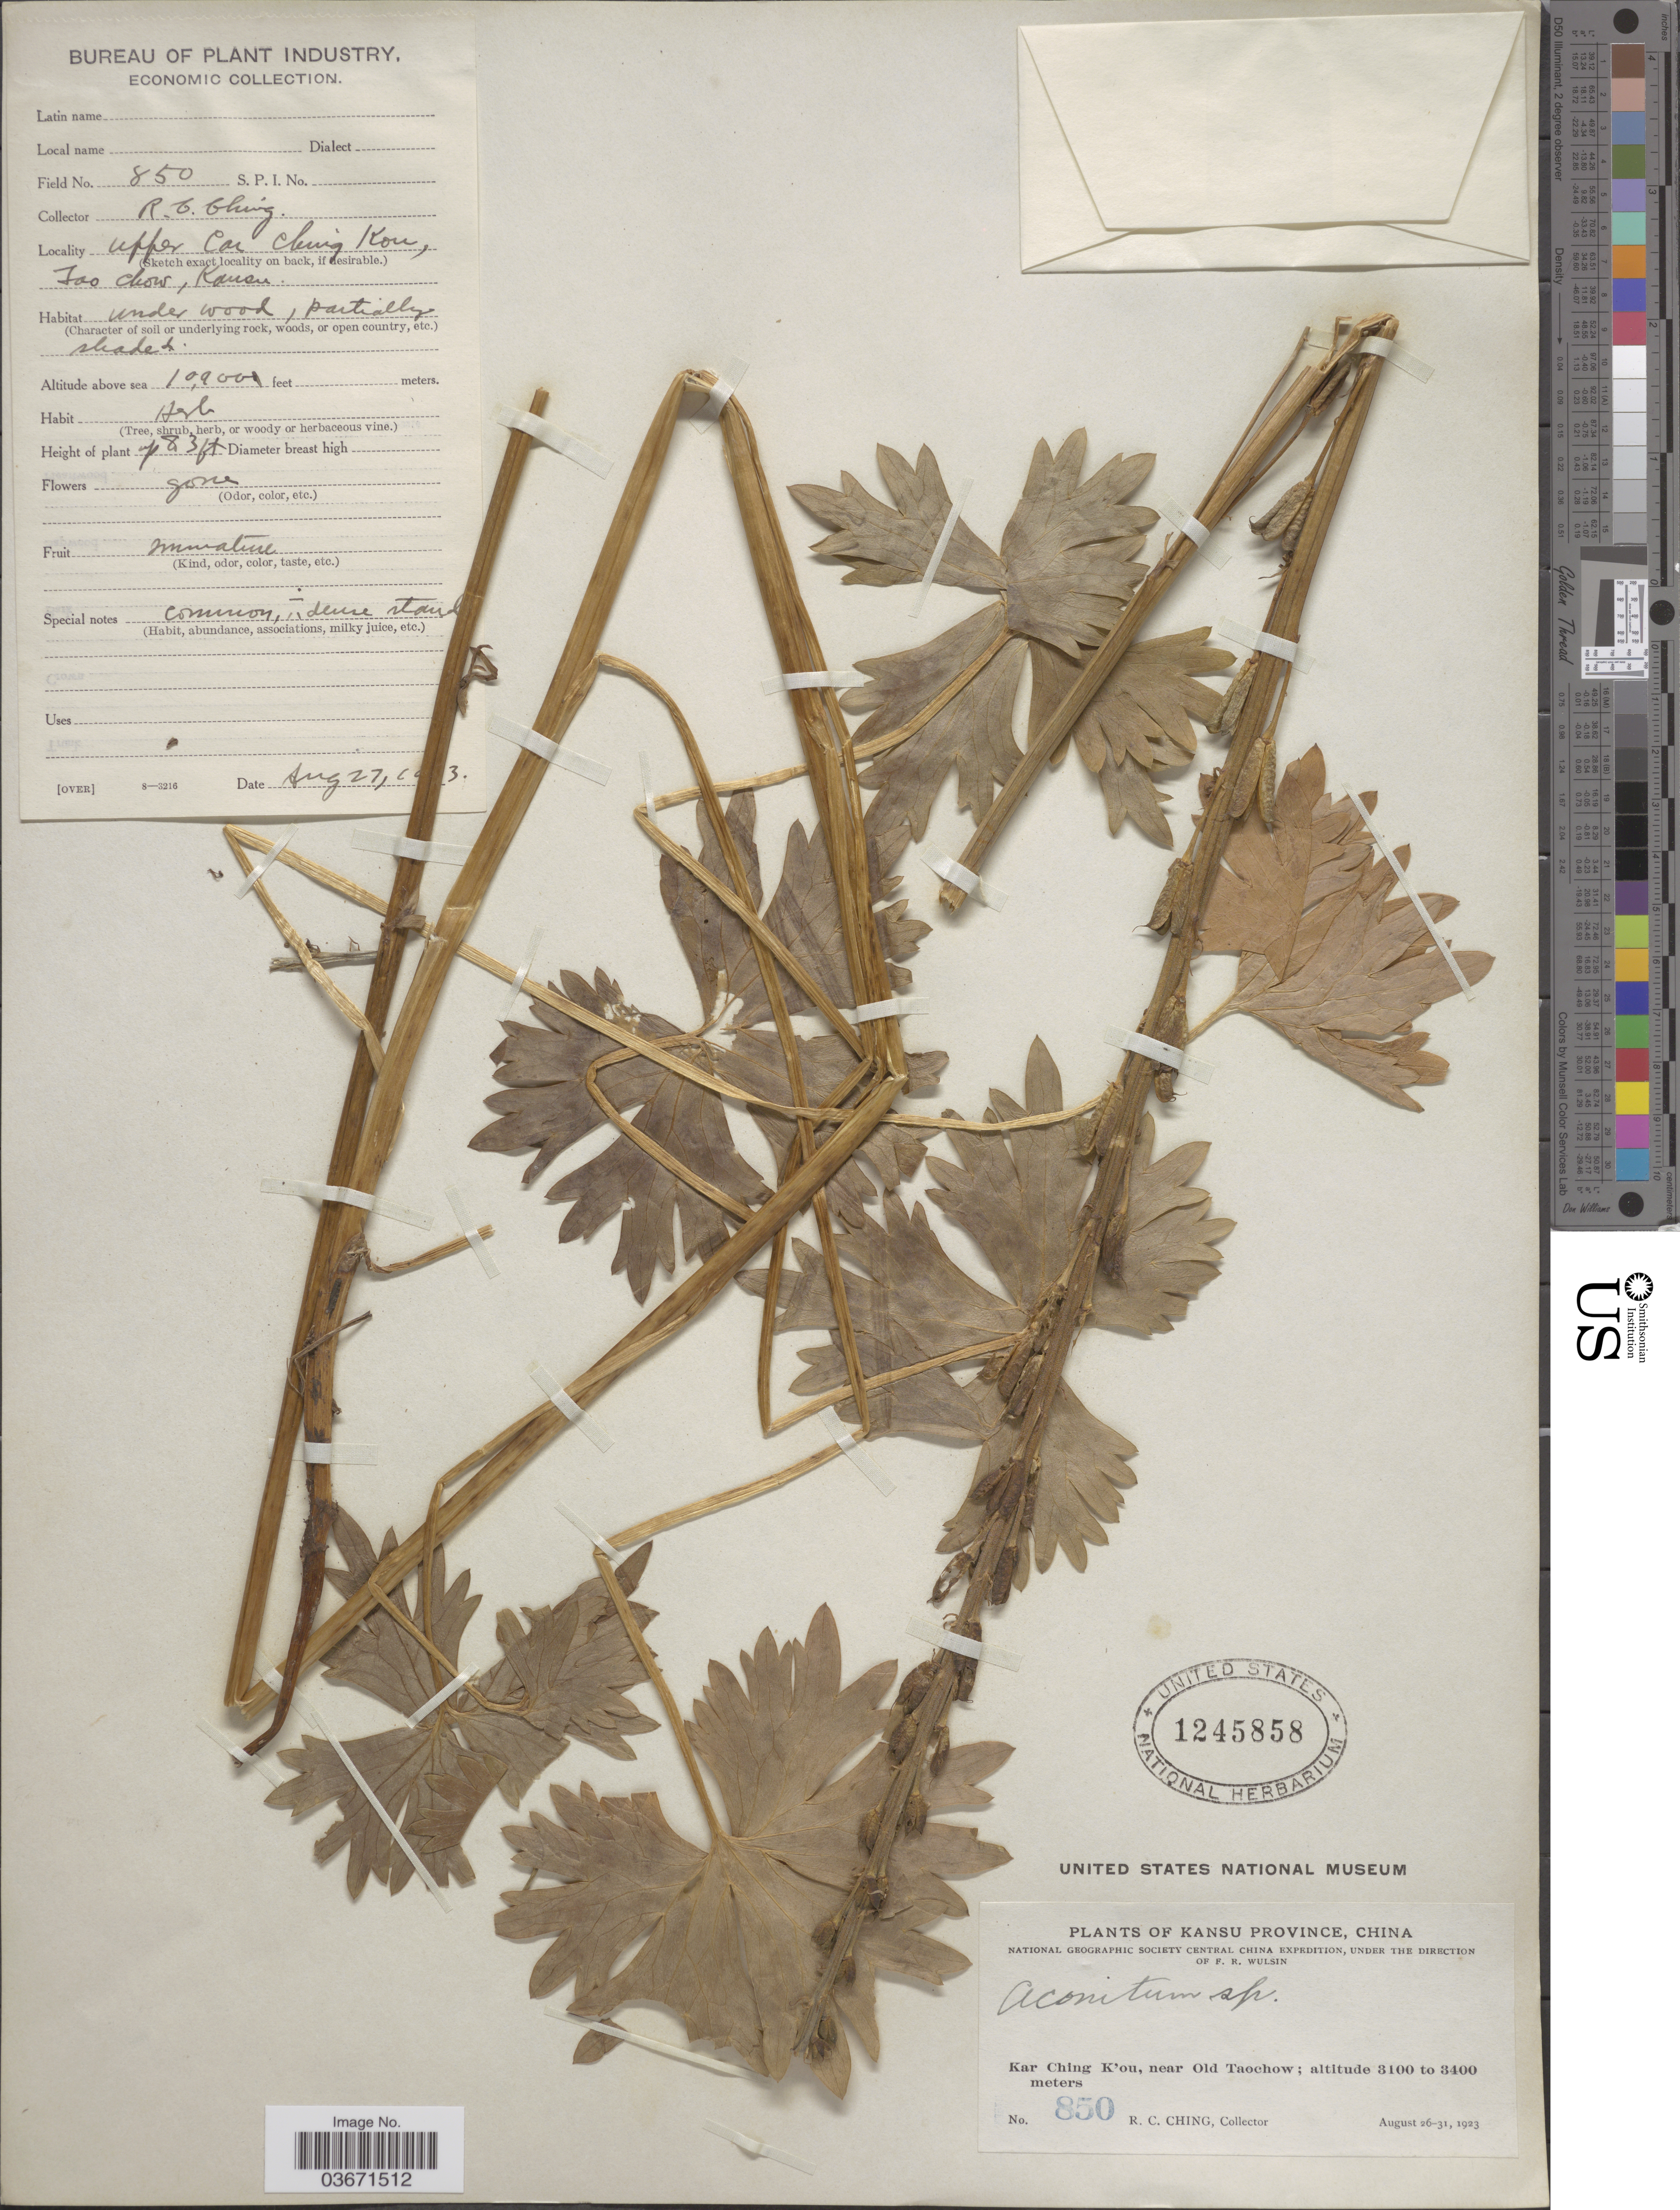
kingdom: Plantae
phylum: Tracheophyta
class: Magnoliopsida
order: Ranunculales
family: Ranunculaceae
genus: Aconitum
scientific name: Aconitum sp.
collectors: R. C. Ching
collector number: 850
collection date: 1923-08-27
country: China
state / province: Gansu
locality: Kansu Province. Kar Ching K'ou, near Old Taichow. Upper Car Ching Kou, Tao Chow.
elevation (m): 3322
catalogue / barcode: US 1245858